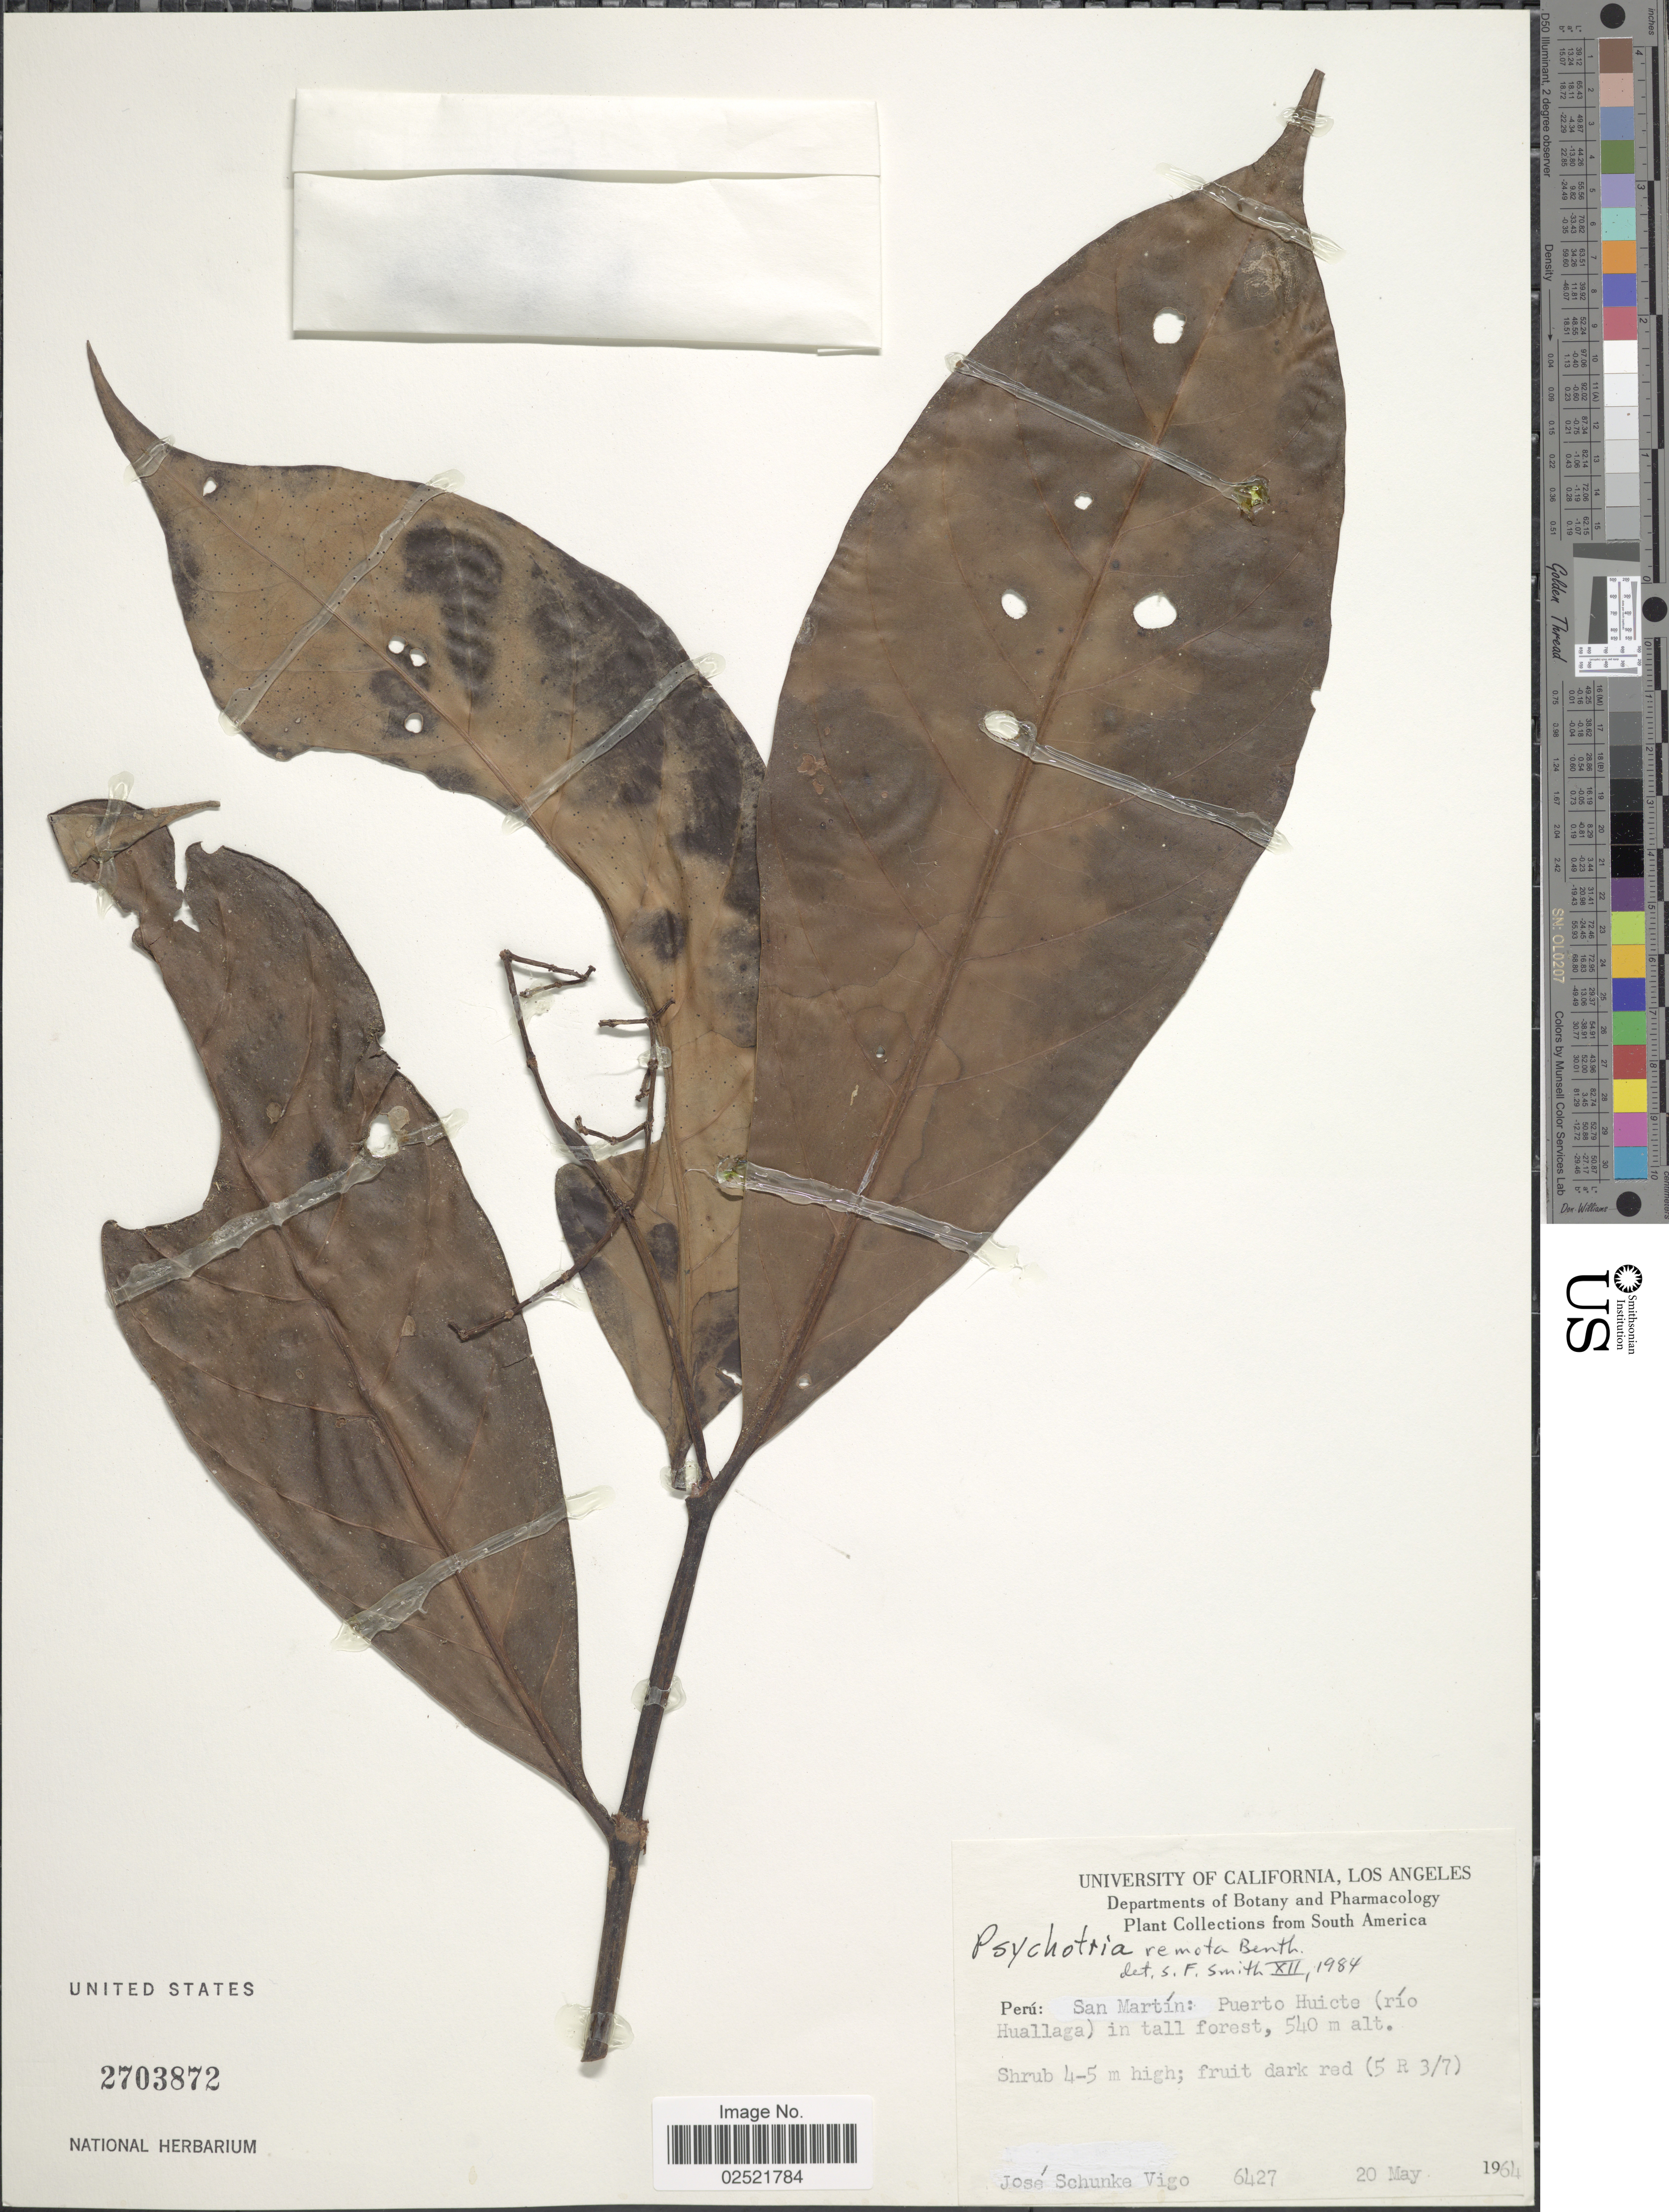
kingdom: Plantae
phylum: Tracheophyta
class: Magnoliopsida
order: Gentianales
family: Rubiaceae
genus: Psychotria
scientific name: Psychotria remota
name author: Benth.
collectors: J. Schunke Vigo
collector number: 6427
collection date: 1964-05-20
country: Peru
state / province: San Martín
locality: Puerto Huicte (Rio Huallaga)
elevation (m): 540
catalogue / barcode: US 2703872